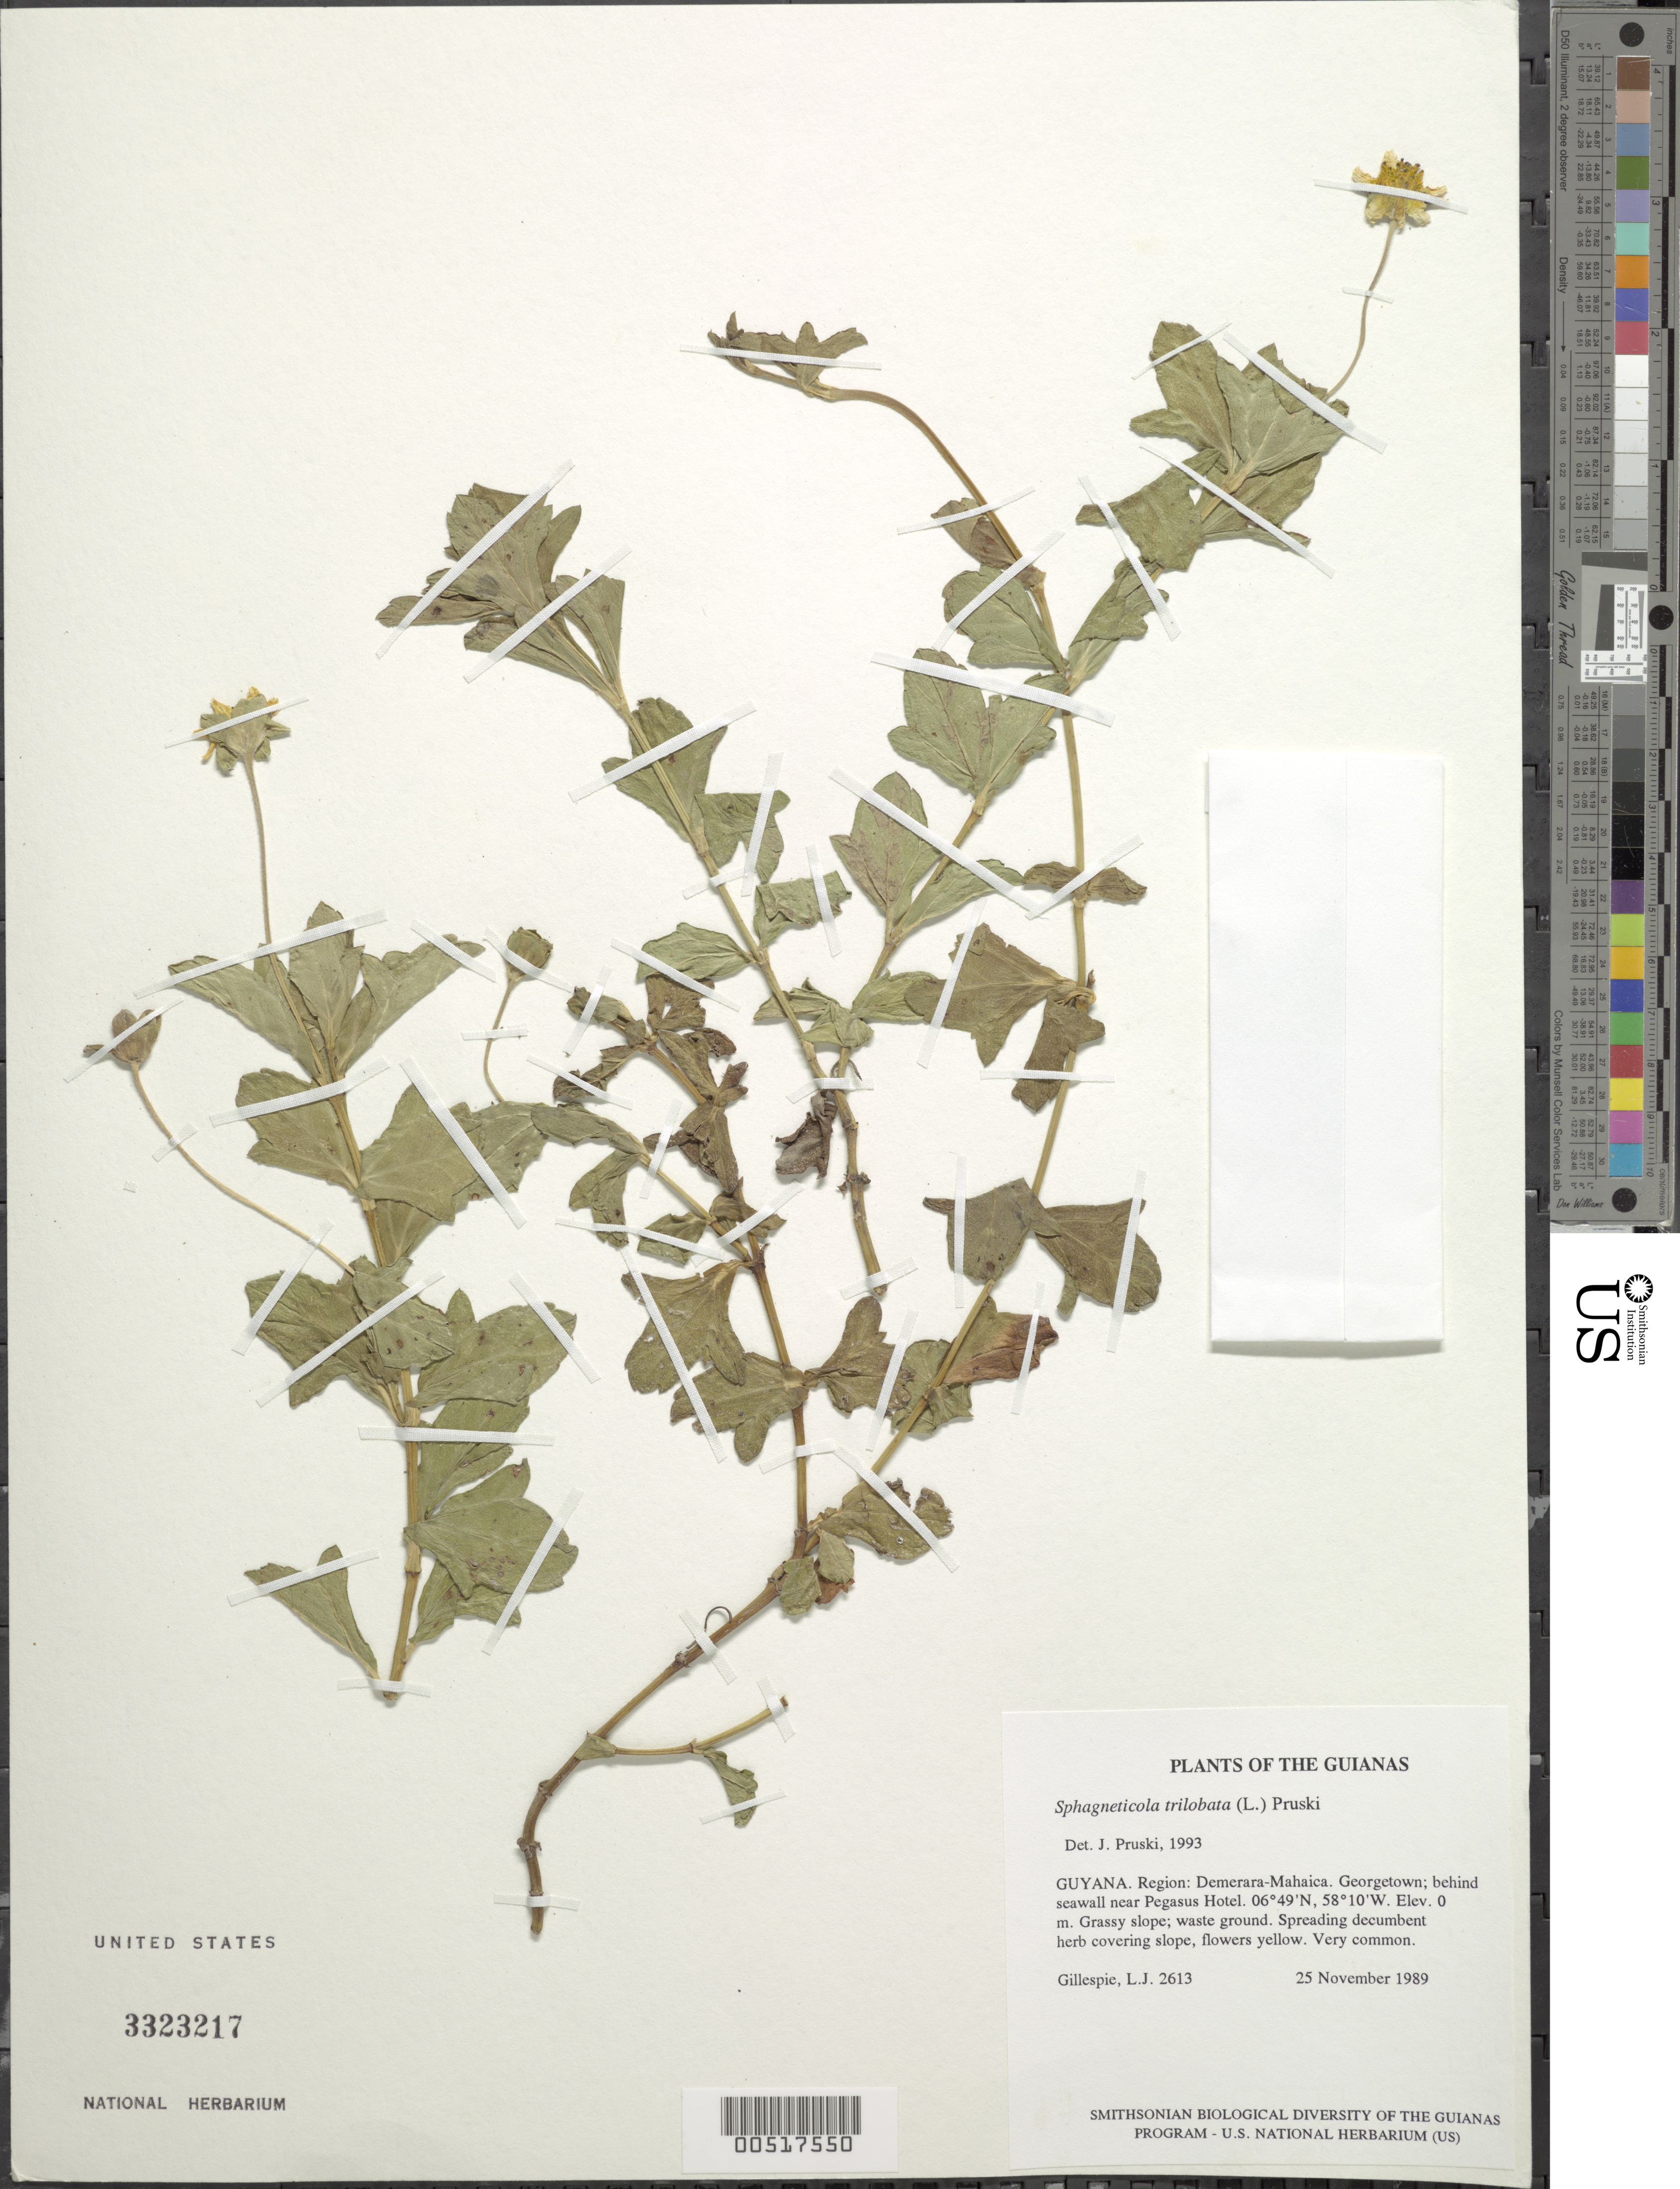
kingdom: Plantae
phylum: Tracheophyta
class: Magnoliopsida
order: Asterales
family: Asteraceae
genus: Sphagneticola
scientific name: Sphagneticola trilobata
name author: (L.) Pruski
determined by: Pruski, J. F.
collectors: L. J. Gillespie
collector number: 2613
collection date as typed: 25 November 1989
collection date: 1989-11-25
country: Guyana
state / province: Demerara-Mahaica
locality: Georgetown; behind seawall near Pegasus Hotel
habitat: Grassy slope; waste ground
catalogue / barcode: US 3323217